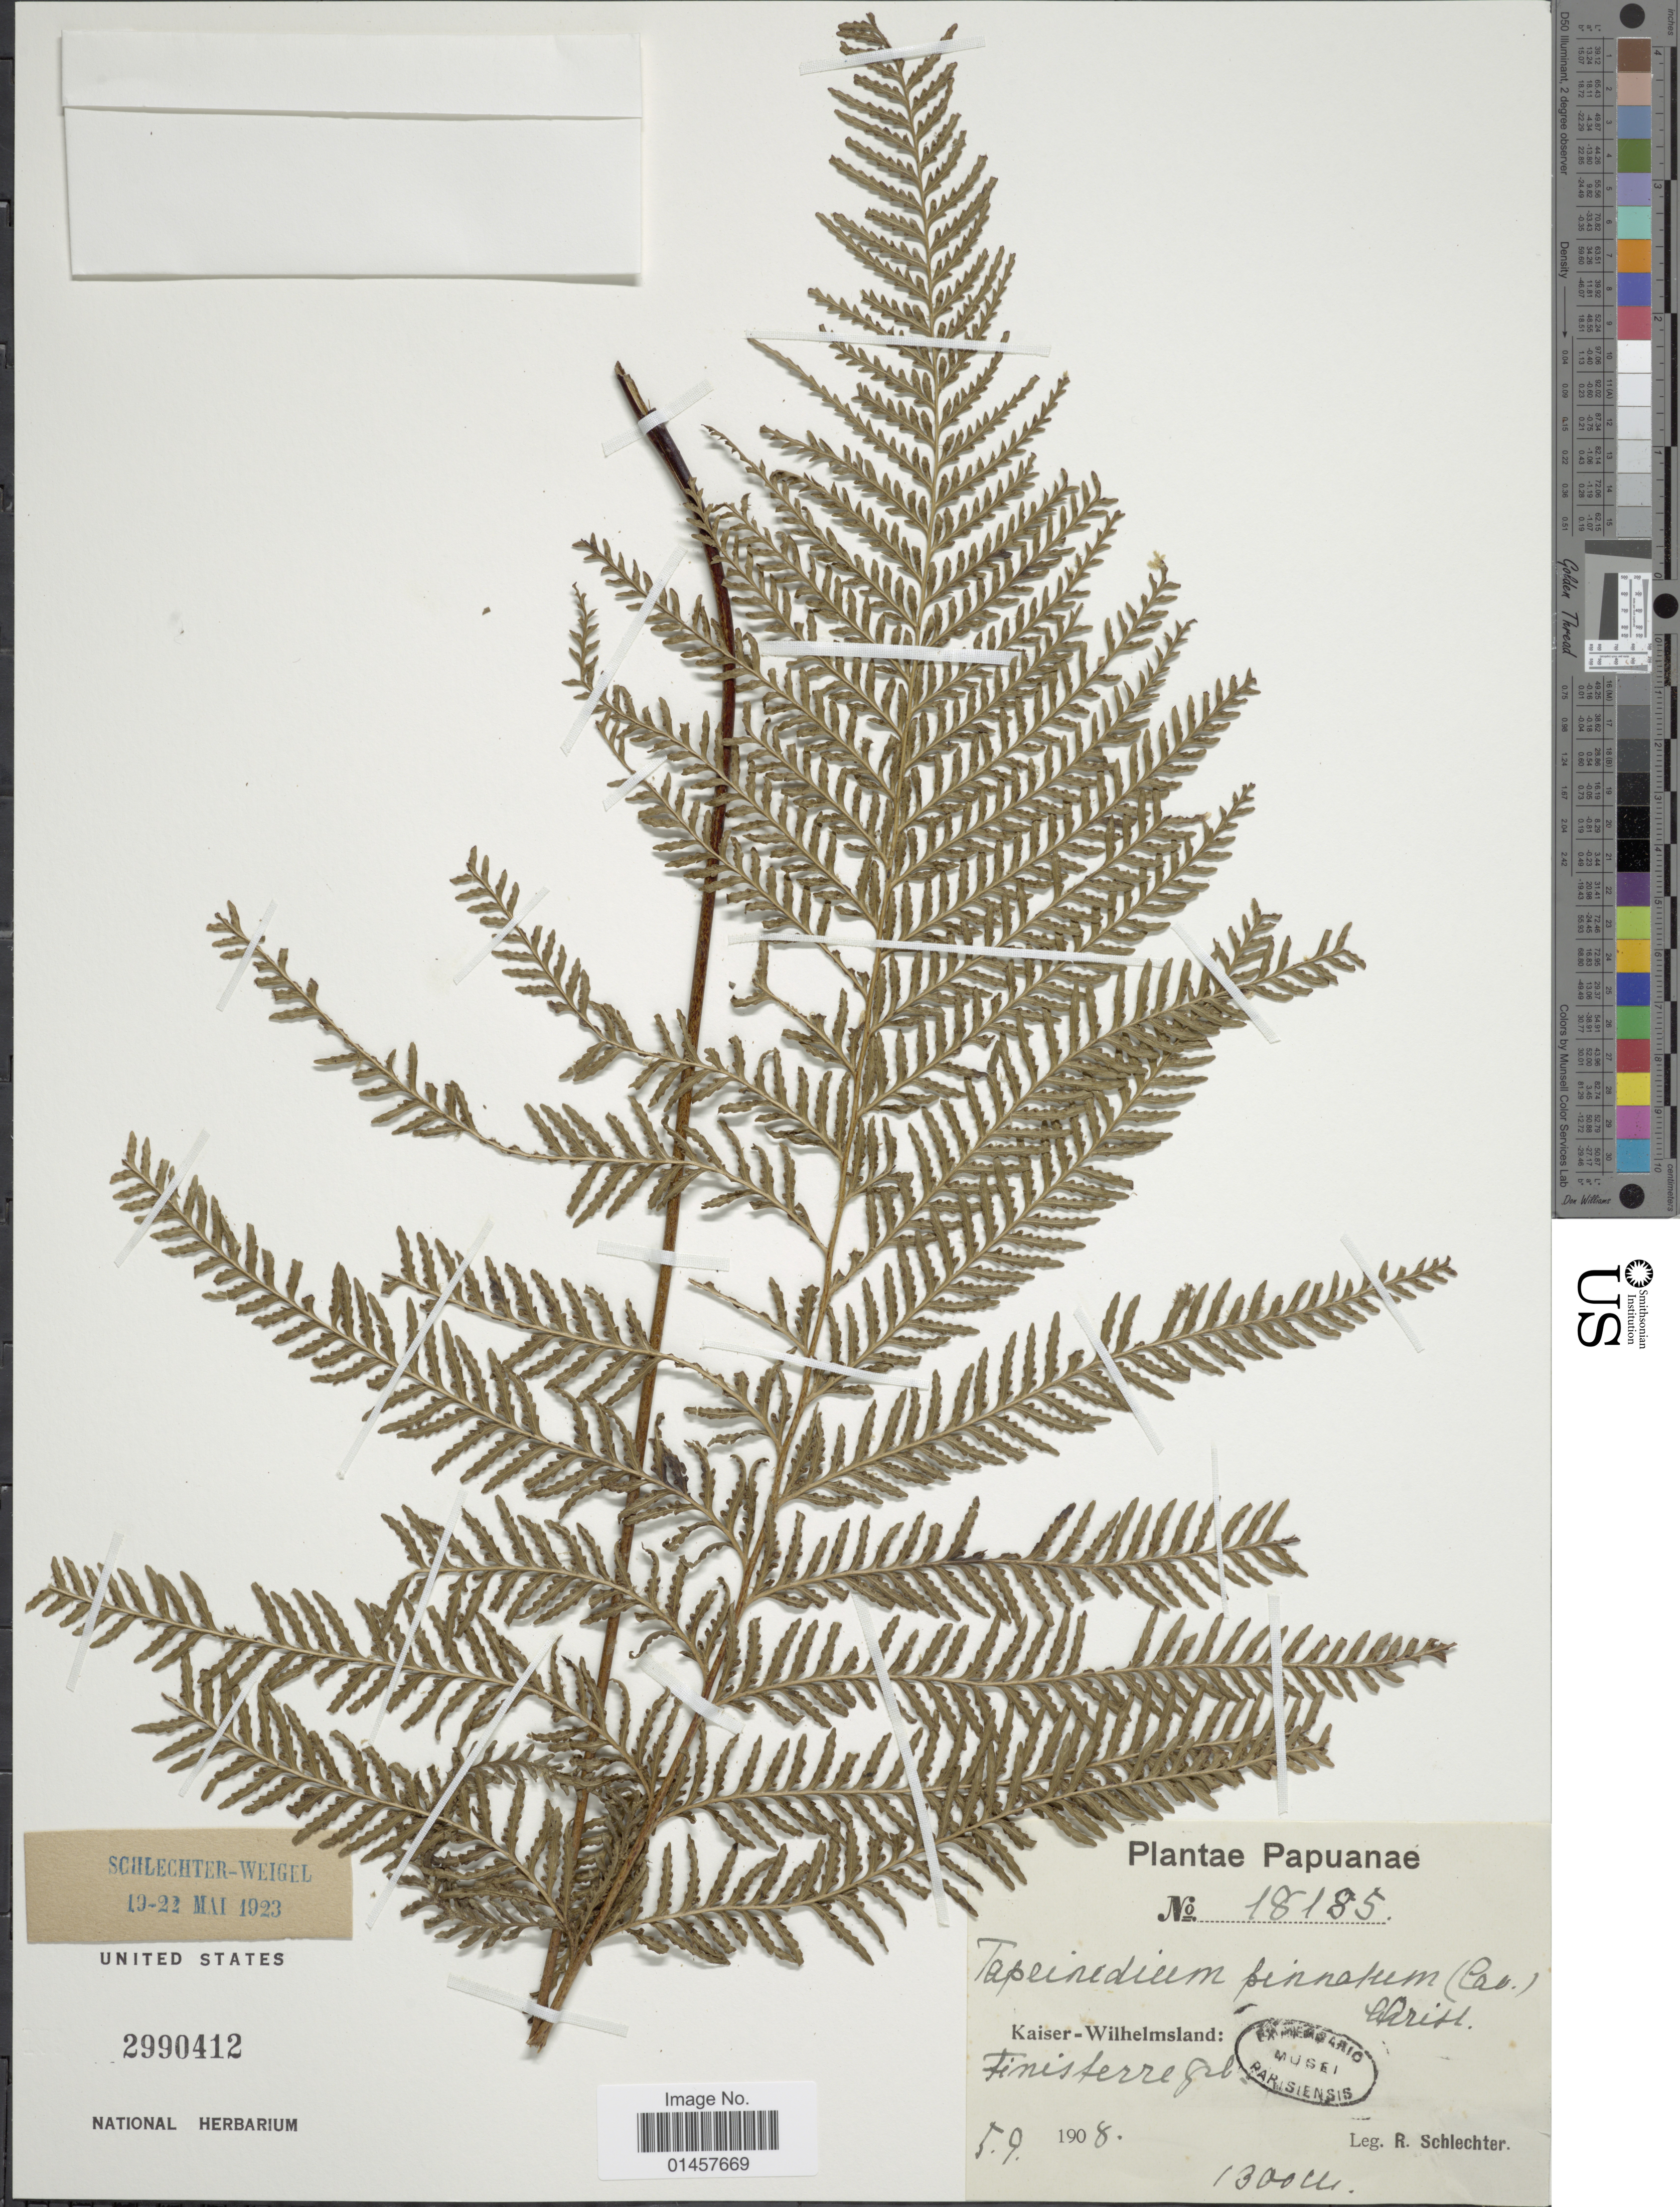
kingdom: Plantae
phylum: Tracheophyta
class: Polypodiopsida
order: Polypodiales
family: Lindsaeaceae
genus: Tapeinidium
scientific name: Tapeinidium pinnatum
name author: (Cav.) C. Chr.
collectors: F. R. R. Schlechter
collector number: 18185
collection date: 1908-09-05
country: Papua New Guinea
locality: Papuanae, Kaiser-Wilhelmsland; Finisteregeb.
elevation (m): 1300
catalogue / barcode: US 2990412